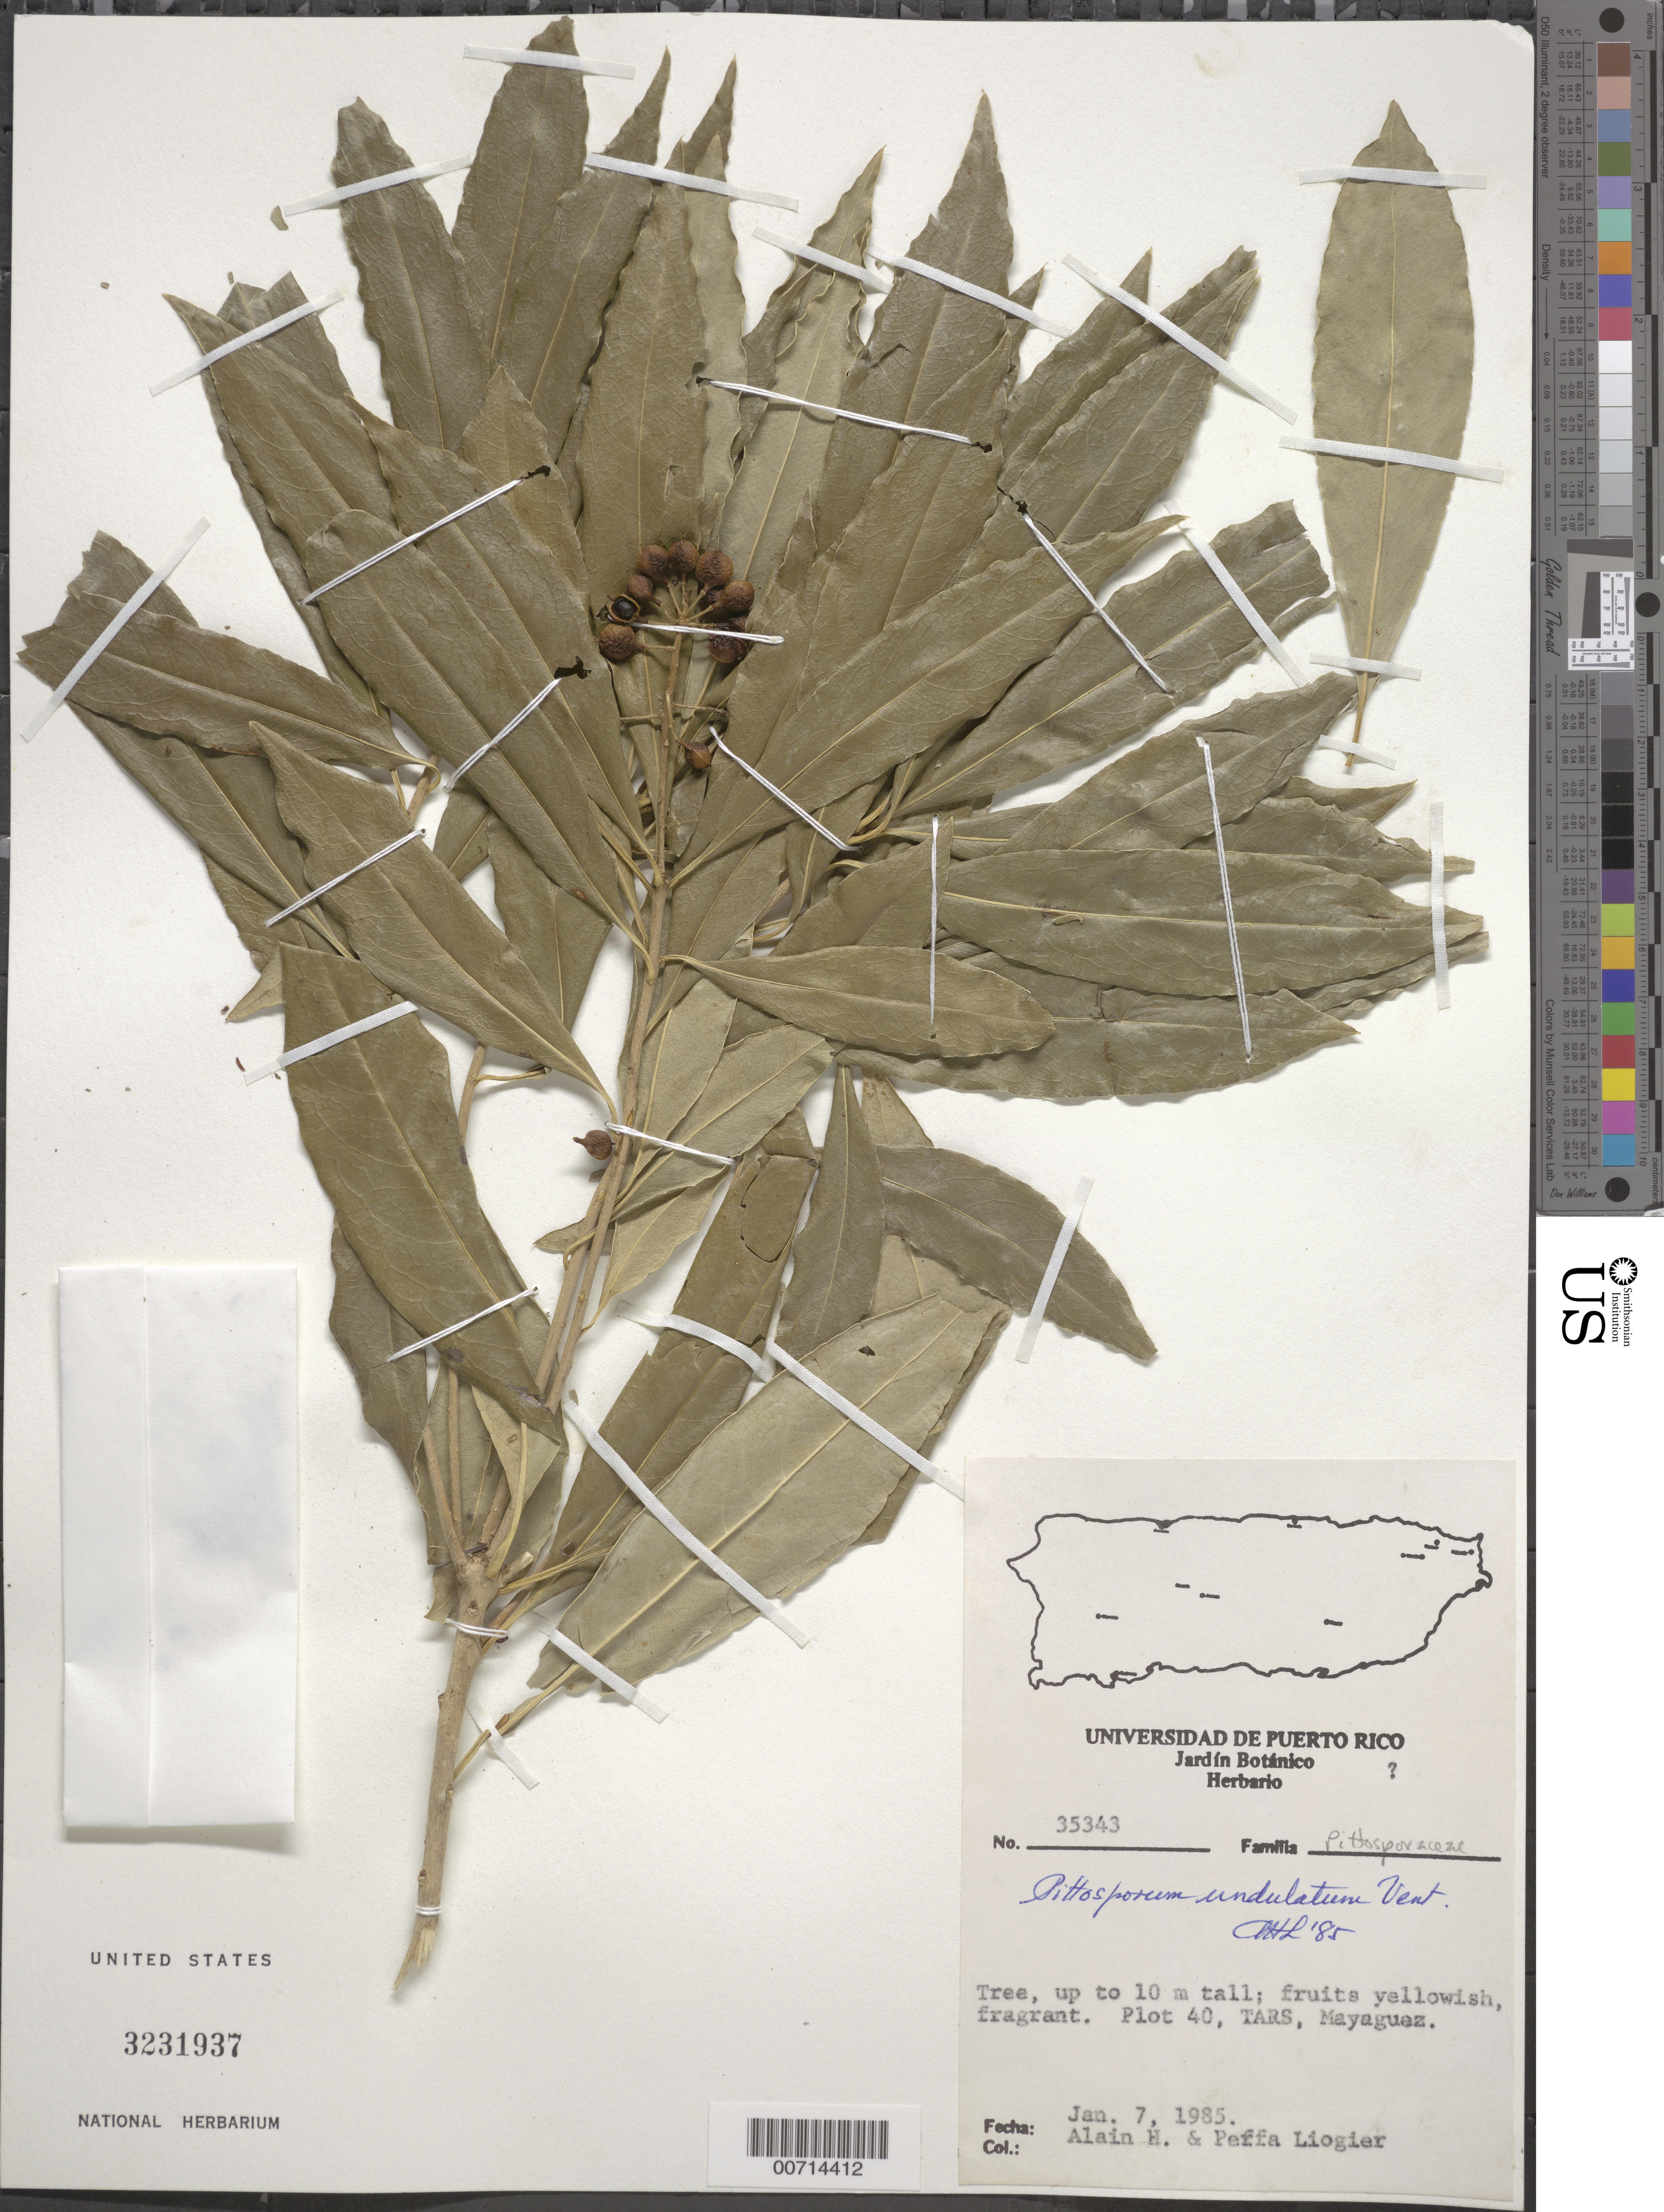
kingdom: Plantae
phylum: Tracheophyta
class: Magnoliopsida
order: Apiales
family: Pittosporaceae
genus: Pittosporum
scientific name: Pittosporum undulatum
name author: Vent.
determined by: Liogier, Alain H.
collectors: A. H. Liogier & M. P. Liogier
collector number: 35343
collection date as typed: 07 Jan 1985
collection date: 1985-01-07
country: Puerto Rico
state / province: Mayagüez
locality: Plot 40, TARS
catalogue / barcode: US 3231937